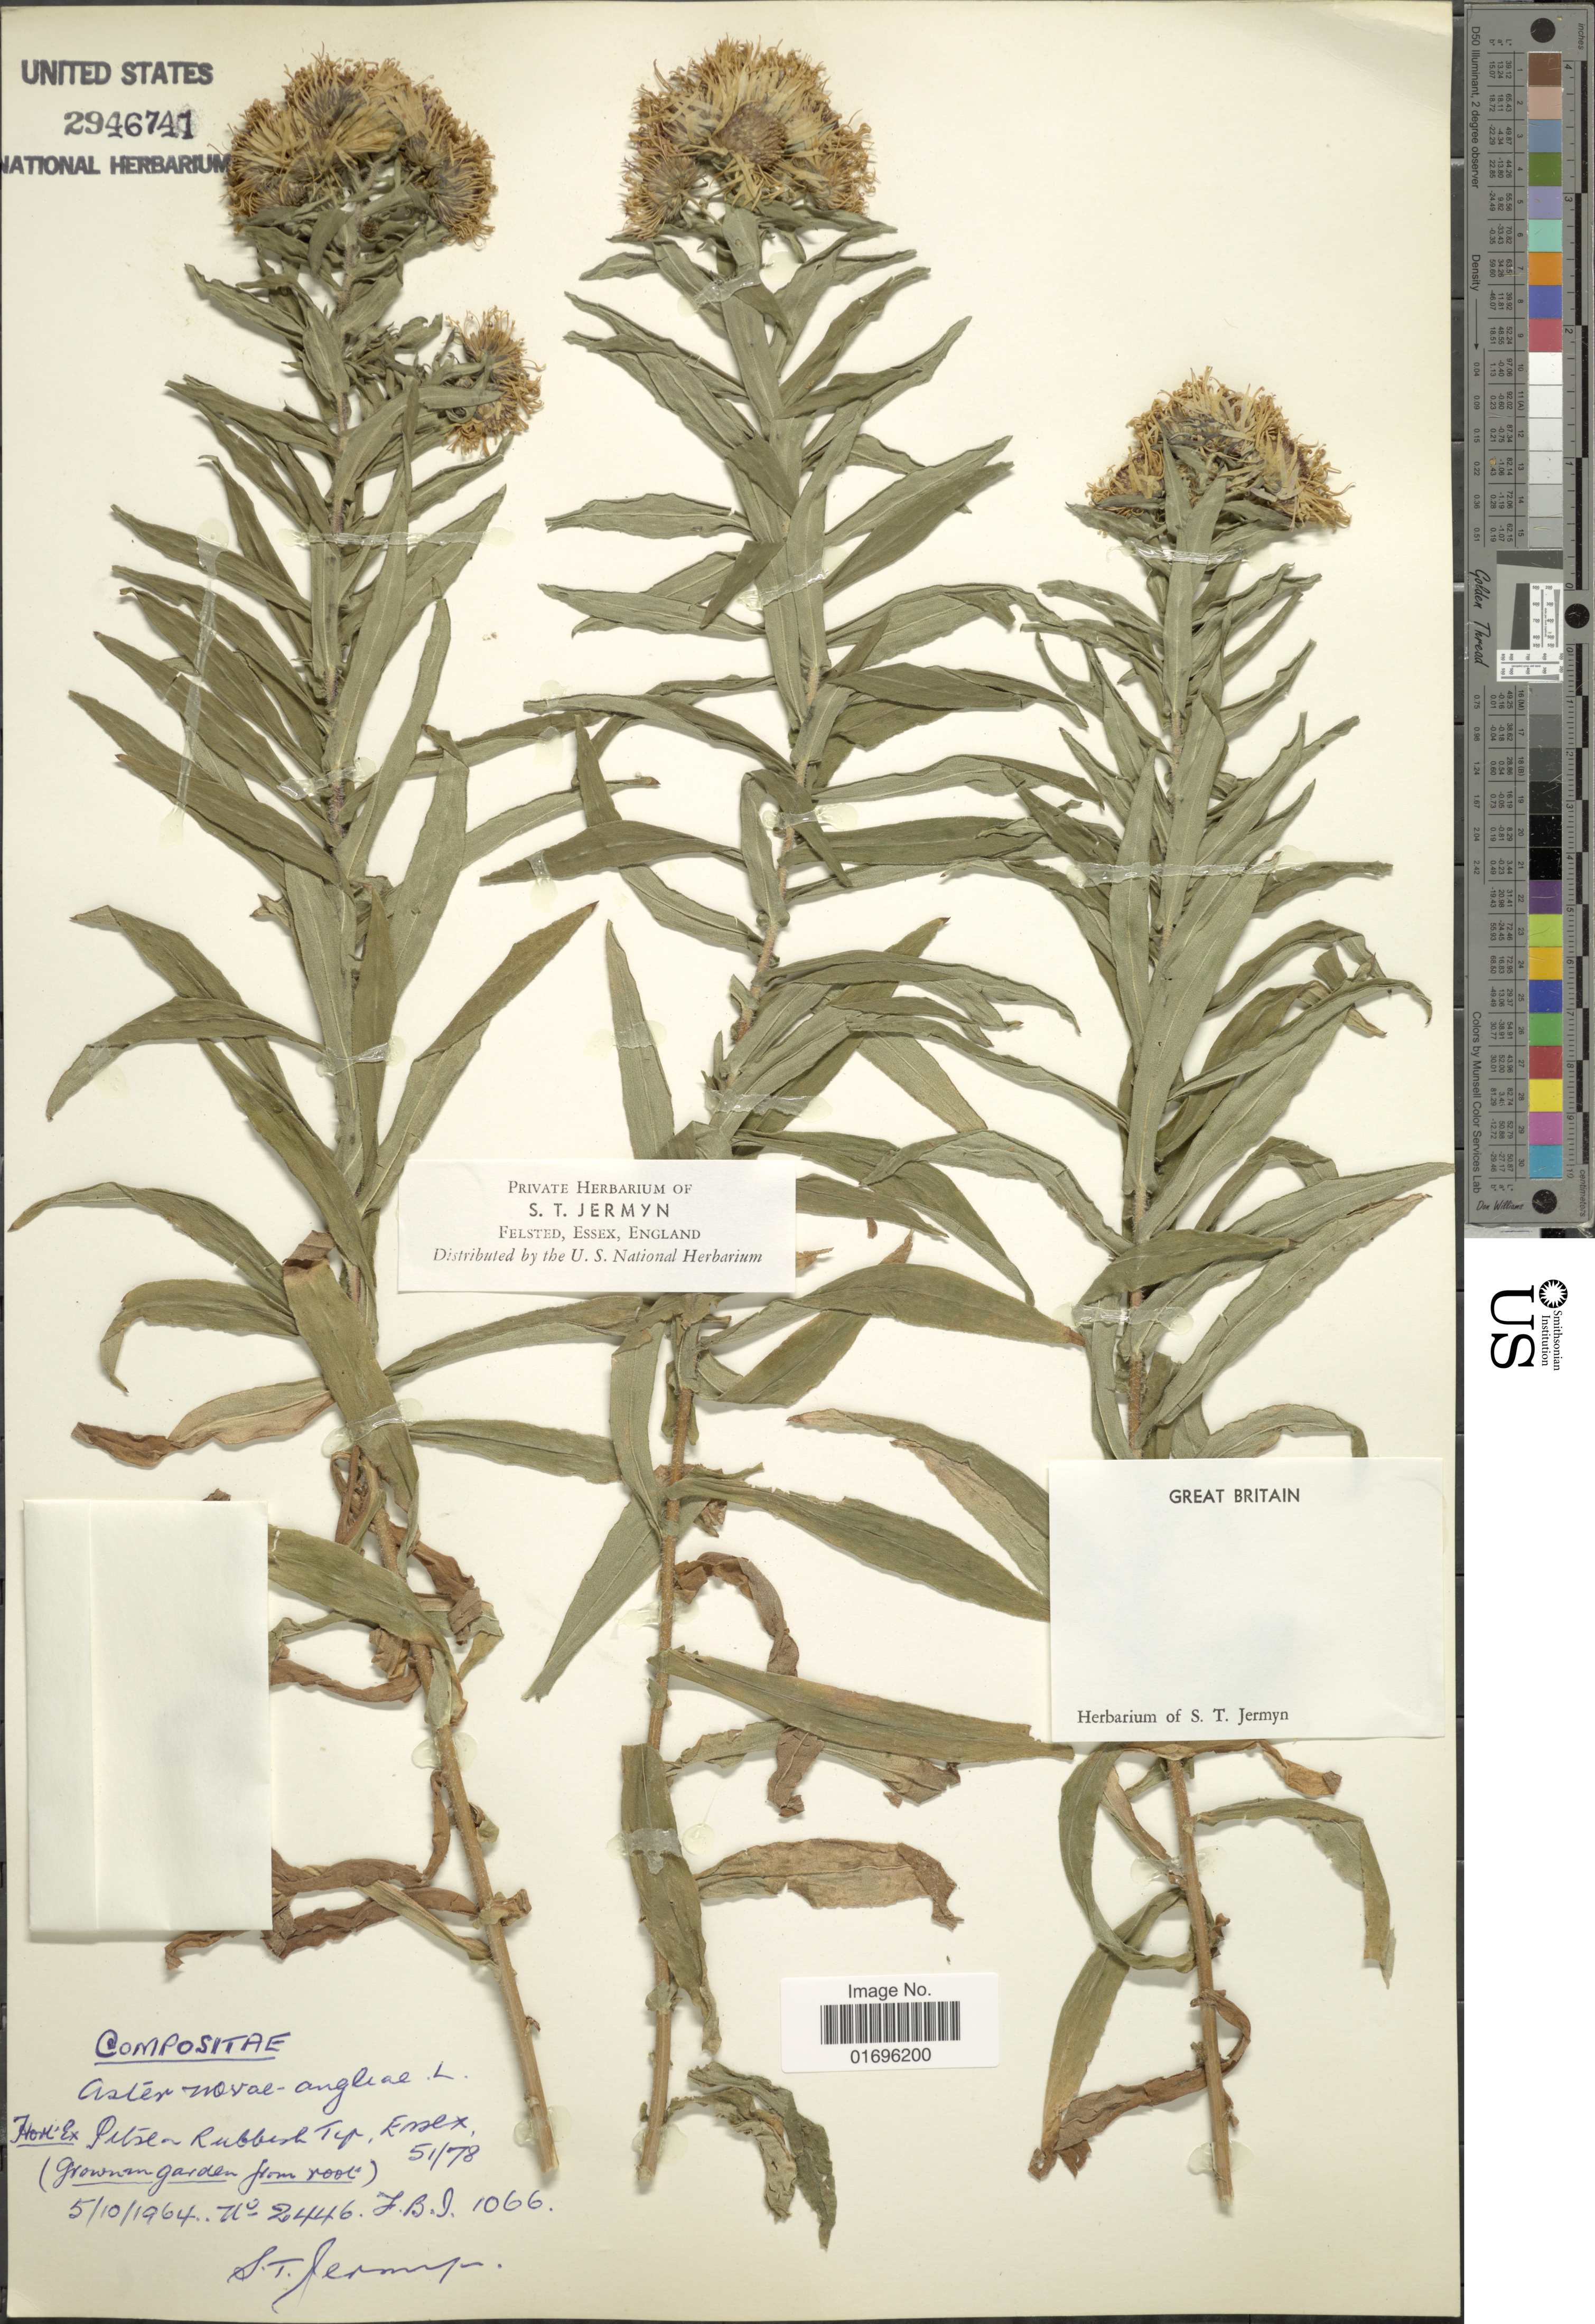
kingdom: Plantae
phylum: Tracheophyta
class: Magnoliopsida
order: Asterales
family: Asteraceae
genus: Aster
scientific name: Aster novae-angliae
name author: L.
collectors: S. Jermyn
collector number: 2446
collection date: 1964-10-05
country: United Kingdom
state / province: England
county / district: Essex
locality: Pitsea Rubbish Tip, Essex. (grown in garden from root).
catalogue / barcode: US 2946741